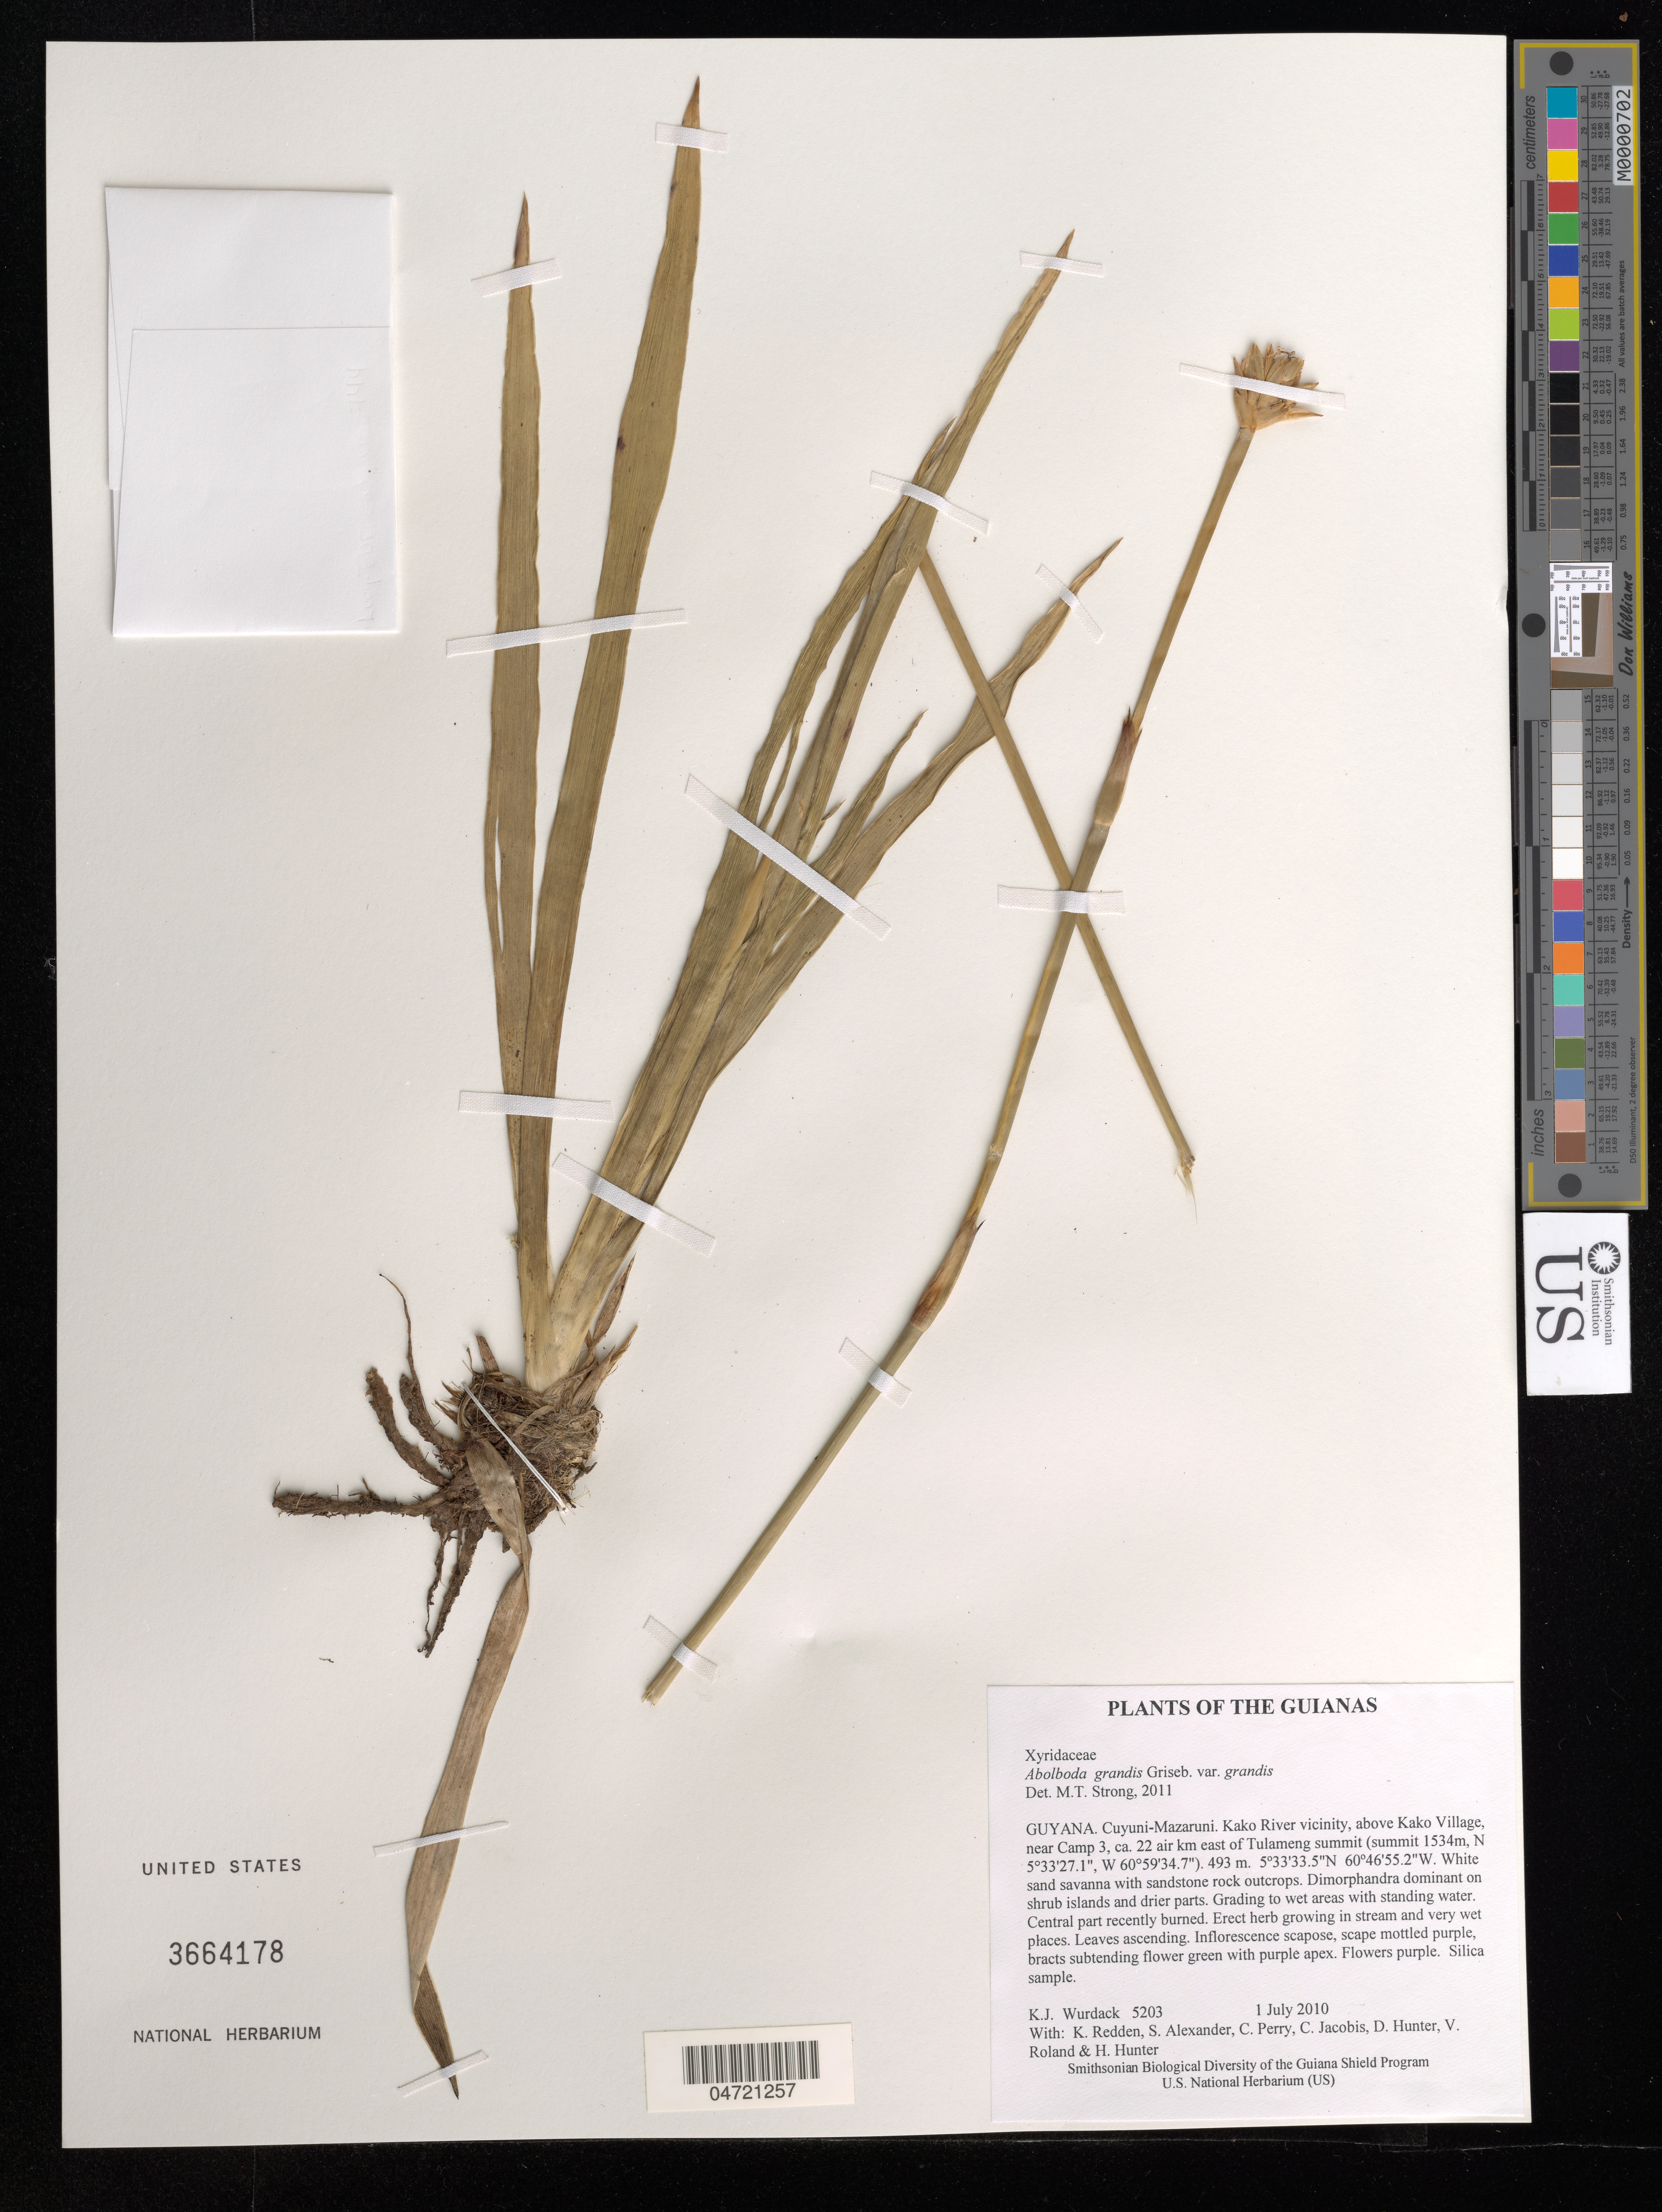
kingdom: Plantae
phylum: Tracheophyta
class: Liliopsida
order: Poales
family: Xyridaceae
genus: Abolboda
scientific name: Abolboda grandis var. grandis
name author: Griseb.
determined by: Strong, M. T., (US), Smithsonian Institution - National Museum of Natural History (UNITED STATES)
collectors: K. Wurdack, K. M. Redden, S. N. Alexander, C. Perry, C. Jacobis, D. Hunter, V. Roland & H. Hunter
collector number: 5203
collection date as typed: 1 July 2010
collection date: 2010-07-01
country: Guyana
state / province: Cuyuni-Mazaruni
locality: Kako River vicinity, above Kako Village, near Camp 3, ca. 22 air km east of Tulameng summit (summit 1534m, N 5°33'27.1", W 60°59'34.7")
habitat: White sand savanna with sandstone rock outcrops. Dimorphandra dominant on shrub islands and drier parts. Grading to wet areas with standing water. Central part recently burned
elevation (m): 493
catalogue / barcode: US 3664178